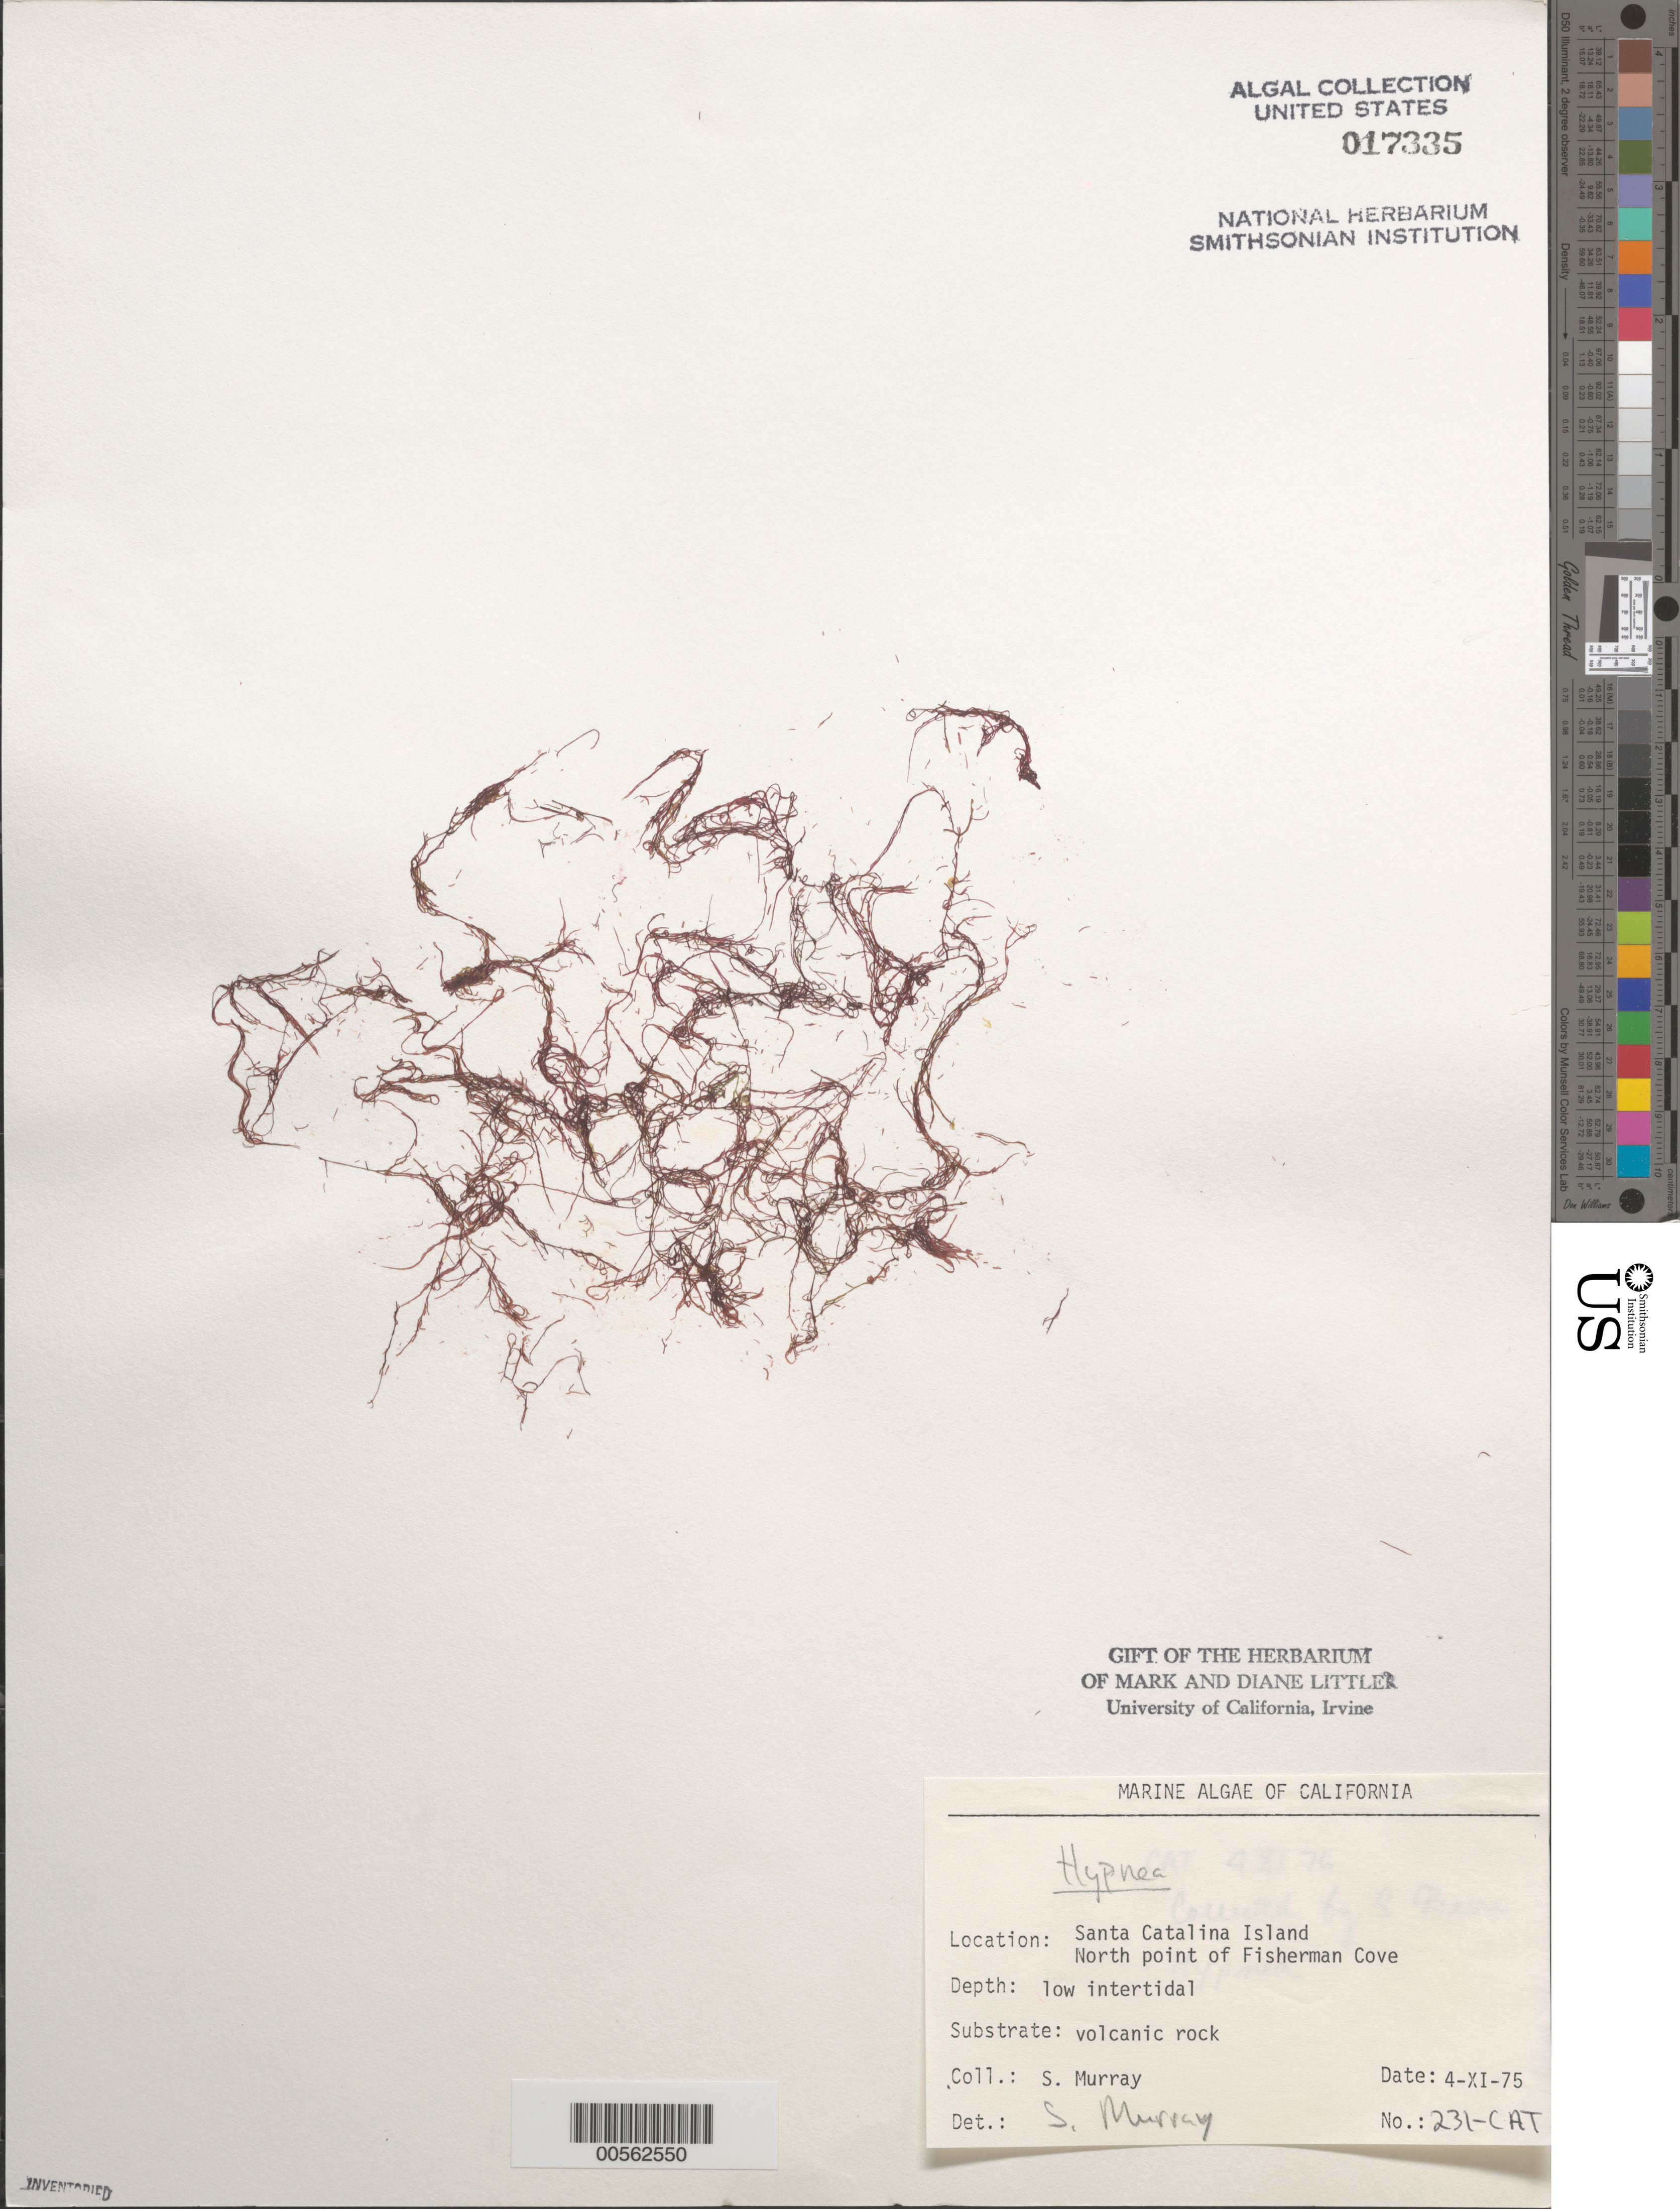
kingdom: Plantae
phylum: Rhodophyta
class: Florideophyceae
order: Gigartinales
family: Cystocloniaceae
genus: Hypnea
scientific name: Hypnea sp.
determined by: Murray, S. N.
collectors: S. N. Murray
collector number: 231-CAT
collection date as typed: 04 Nov 1975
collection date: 1975-11-04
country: United States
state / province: California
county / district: Los Angeles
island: Santa Catalina Island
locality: Fishermen Cove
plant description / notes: BLM-SOCALBIGHT Rocky Intertidal Survey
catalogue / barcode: US 17335